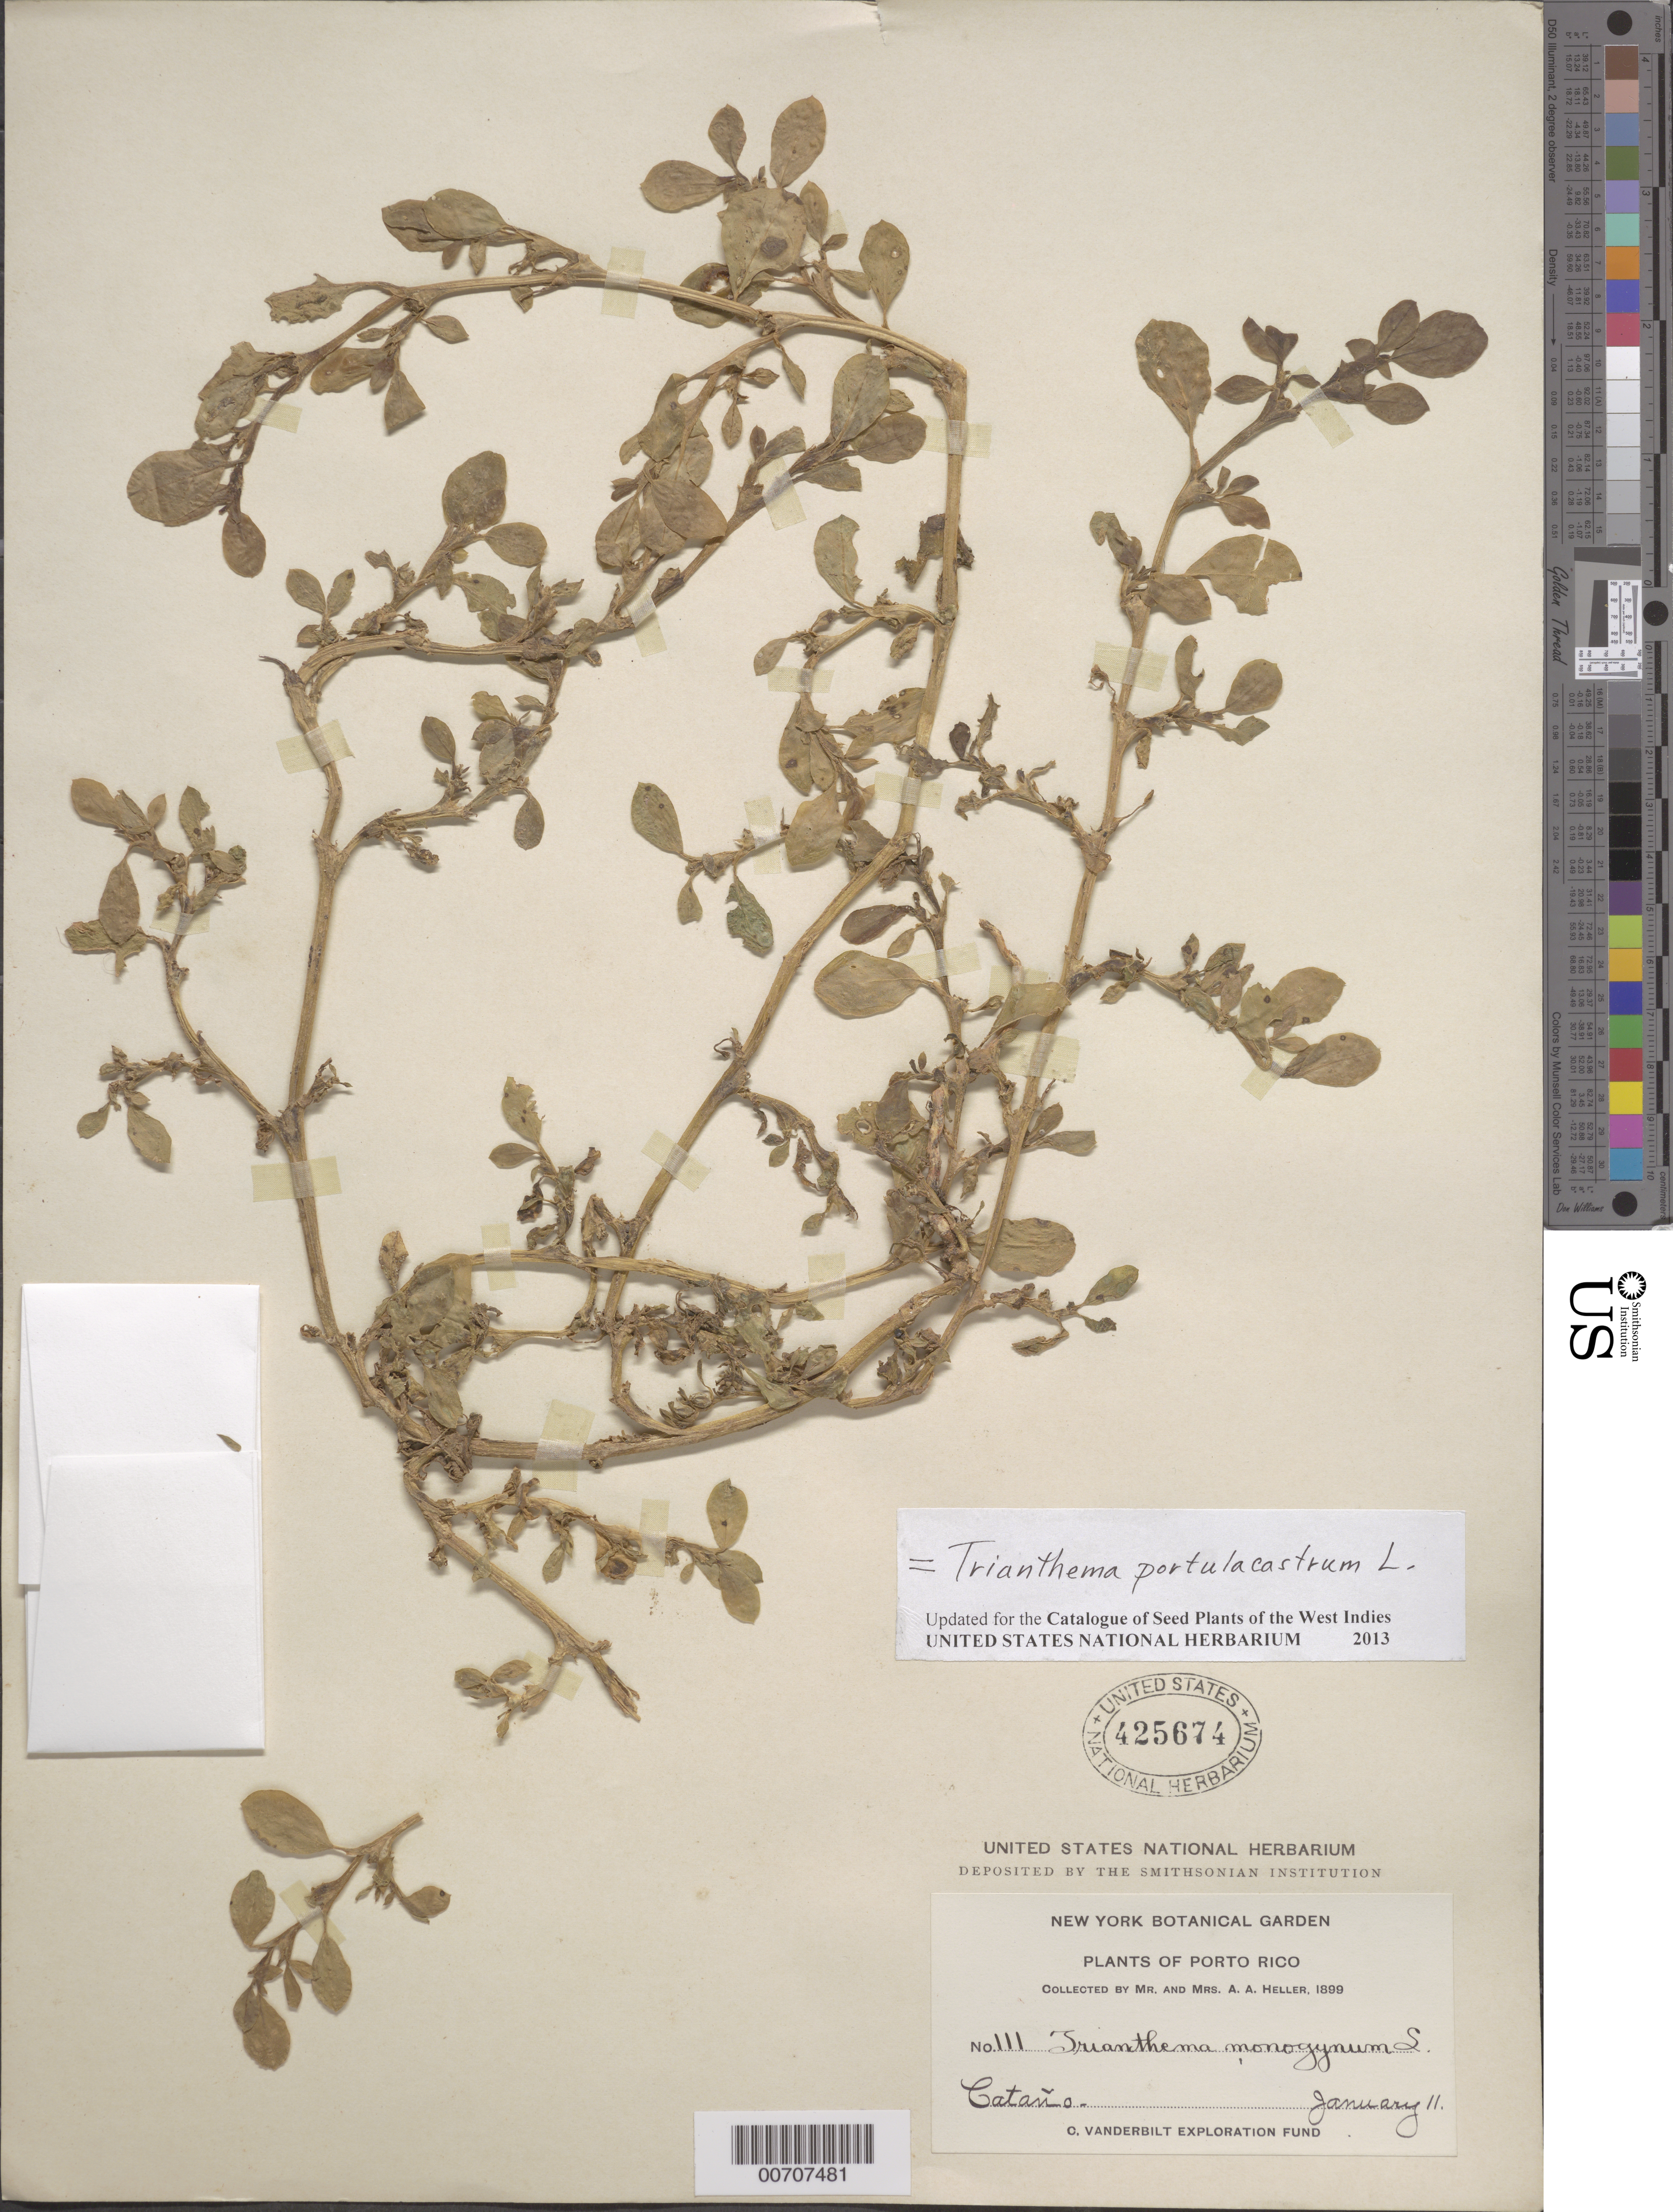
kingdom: Plantae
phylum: Tracheophyta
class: Magnoliopsida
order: Caryophyllales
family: Aizoaceae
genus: Trianthema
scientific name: Trianthema portulacastrum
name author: L.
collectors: A. A. Heller & -- Heller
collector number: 111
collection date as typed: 11 Jan 1899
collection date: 1899-01-11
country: Puerto Rico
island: Greater Antilles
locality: Cataño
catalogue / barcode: US 425674